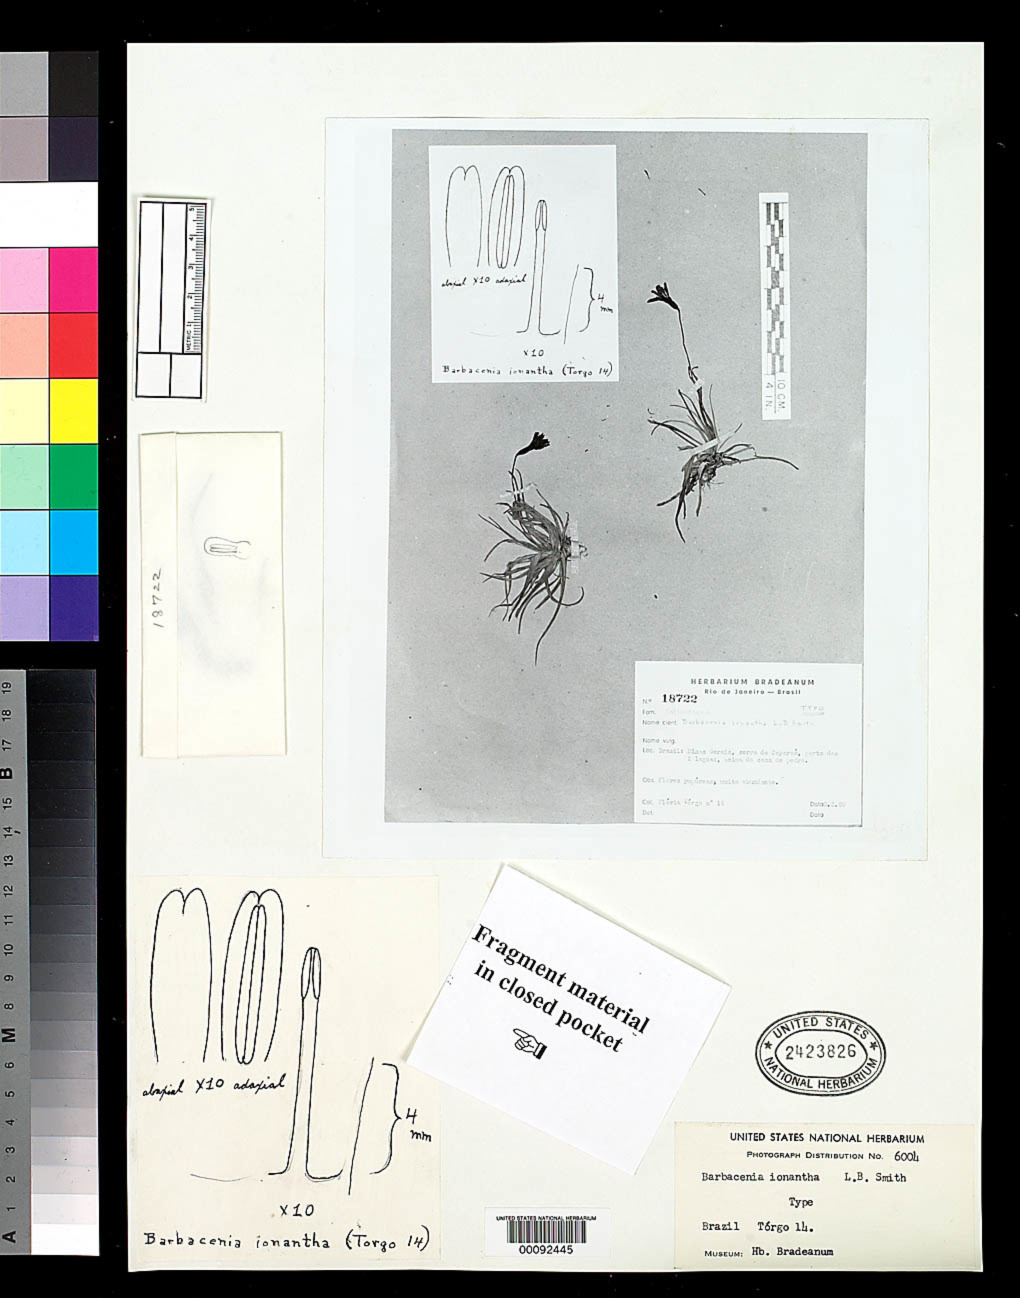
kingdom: Plantae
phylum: Tracheophyta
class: Liliopsida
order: Pandanales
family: Velloziaceae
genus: Barbacenia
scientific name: Barbacenia ionantha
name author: L.B. Sm.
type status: Isotype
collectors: F. Torgo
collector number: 14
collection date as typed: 02 Mar 1960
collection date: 1960-03-02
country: Brazil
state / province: Minas Gerais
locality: Serro do Caparao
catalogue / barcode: US 2423826